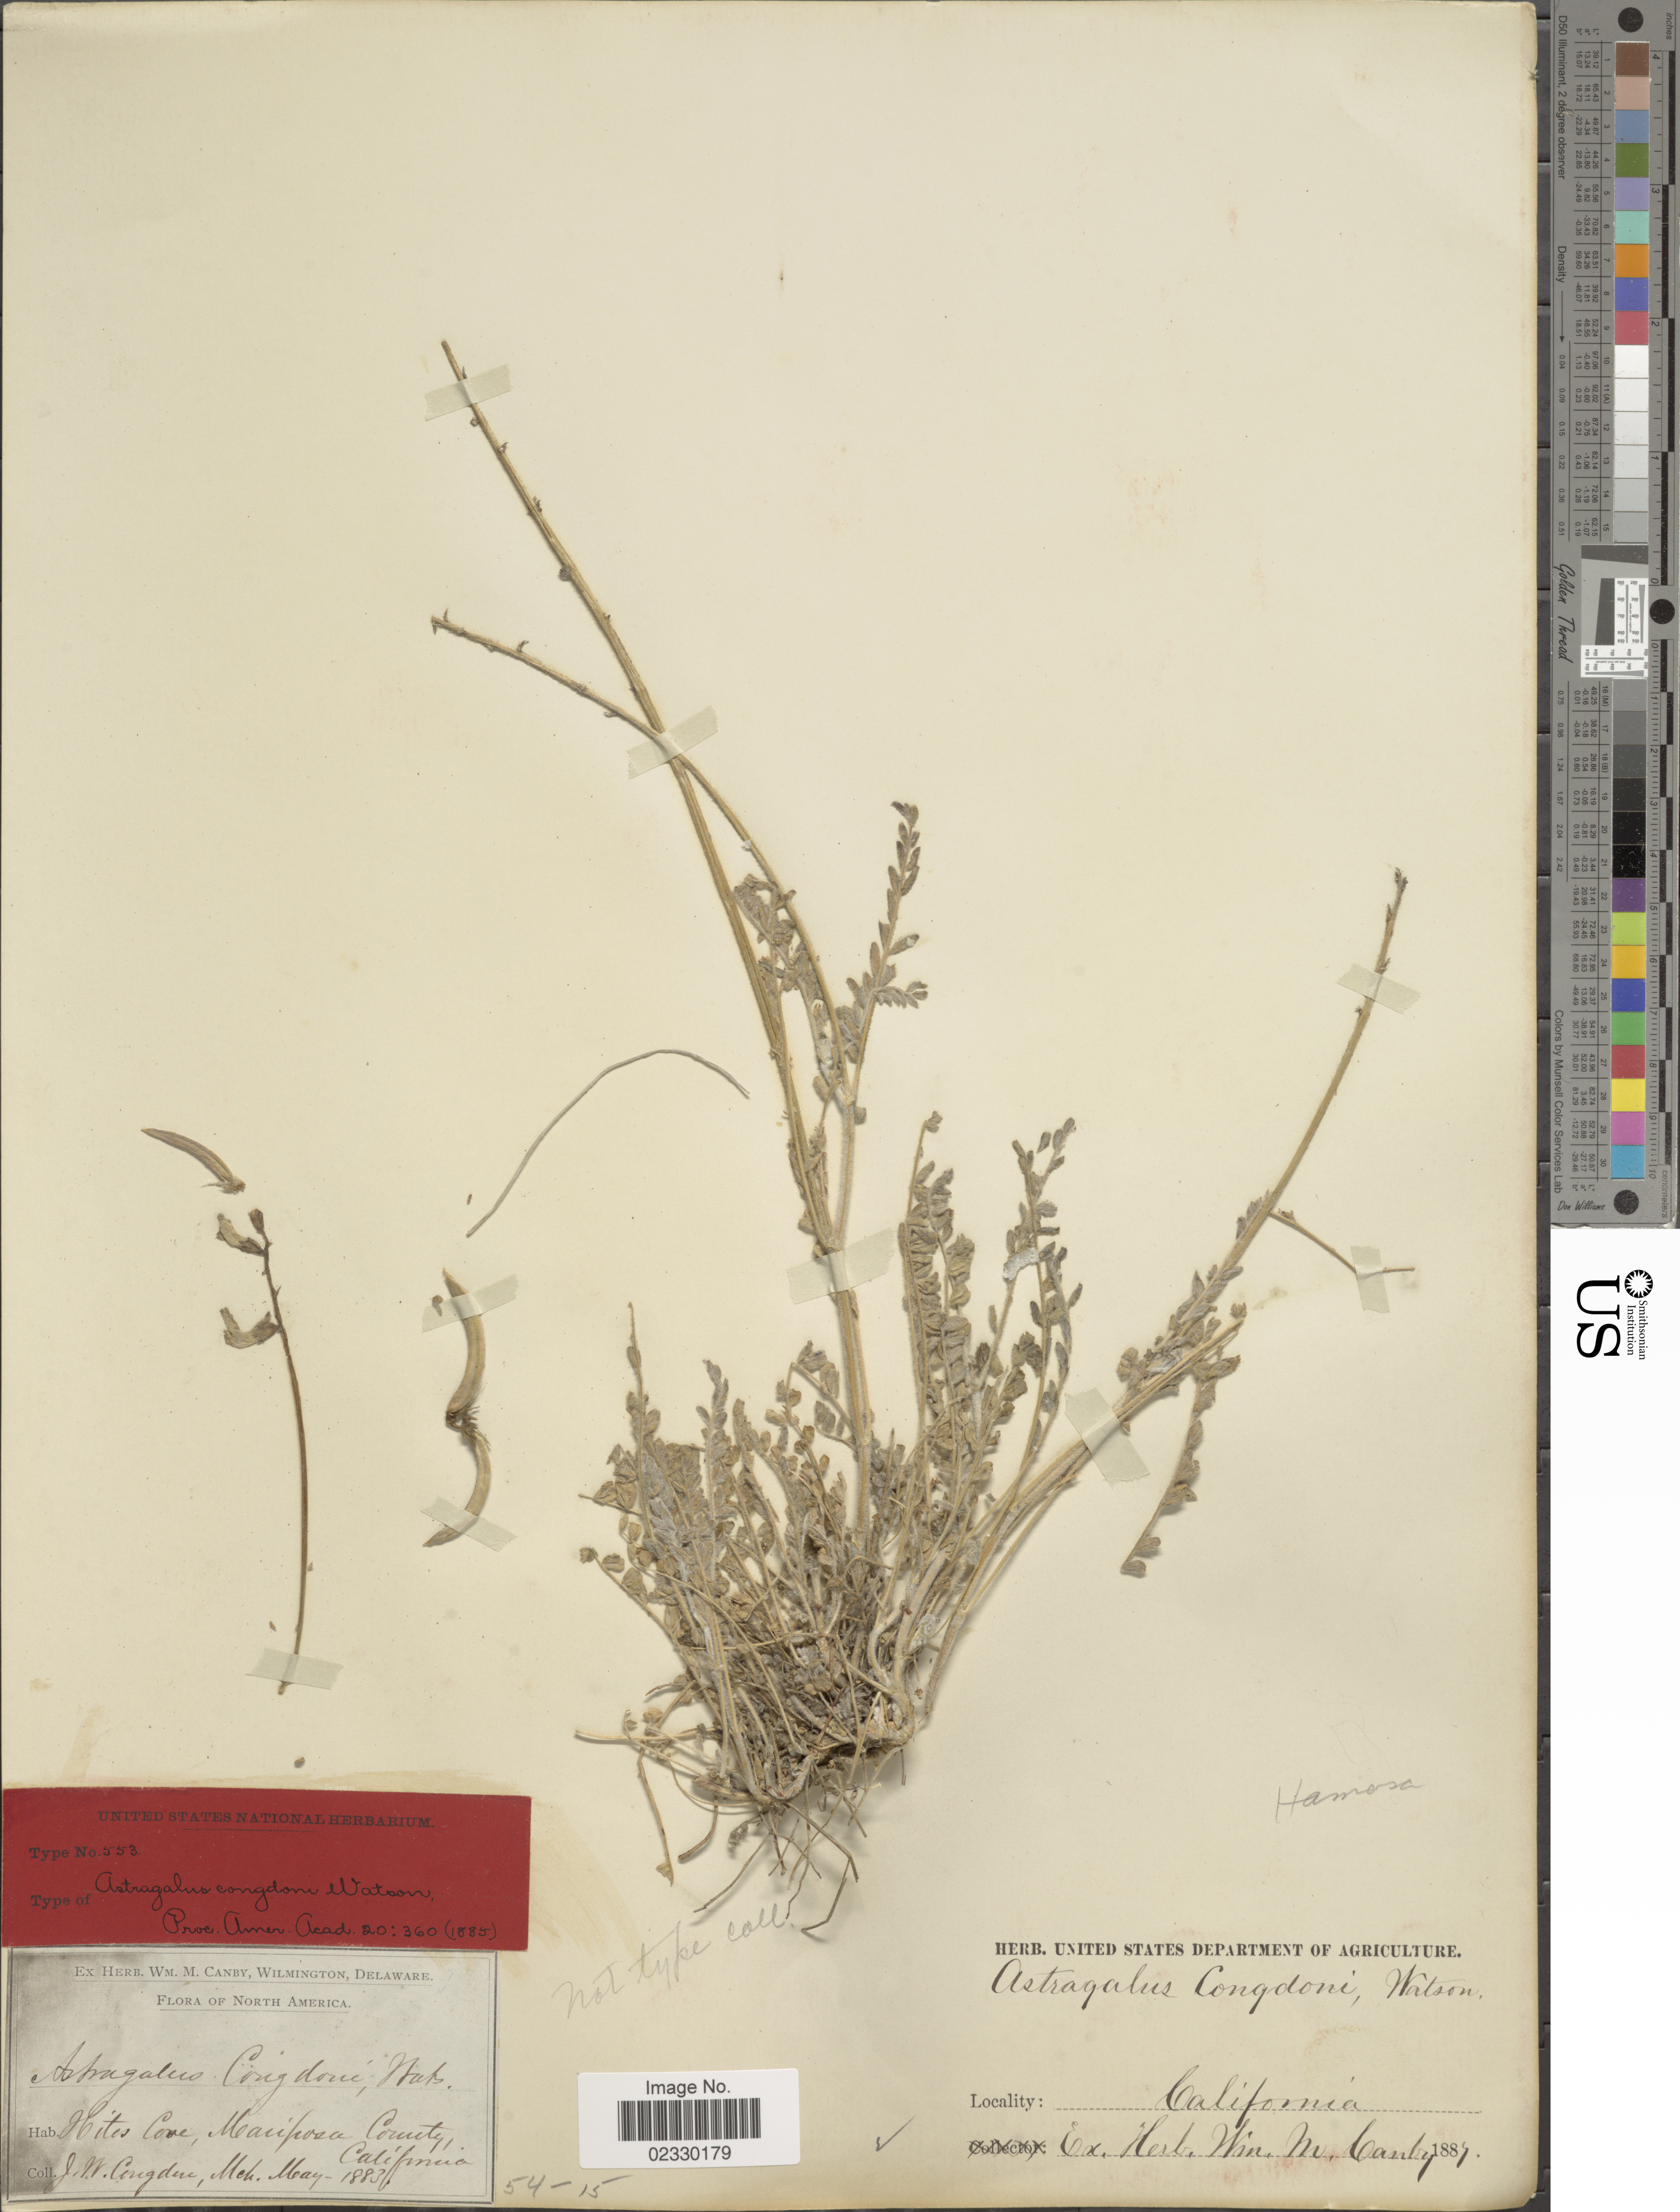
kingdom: Plantae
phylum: Tracheophyta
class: Magnoliopsida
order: Fabales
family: Fabaceae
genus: Astragalus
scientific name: Astragalus congdonii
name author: S. Watson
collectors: J. W. Congdon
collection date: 1883-03/1883-05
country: United States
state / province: California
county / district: Mariposa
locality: Hites Cove, Mariposa Co